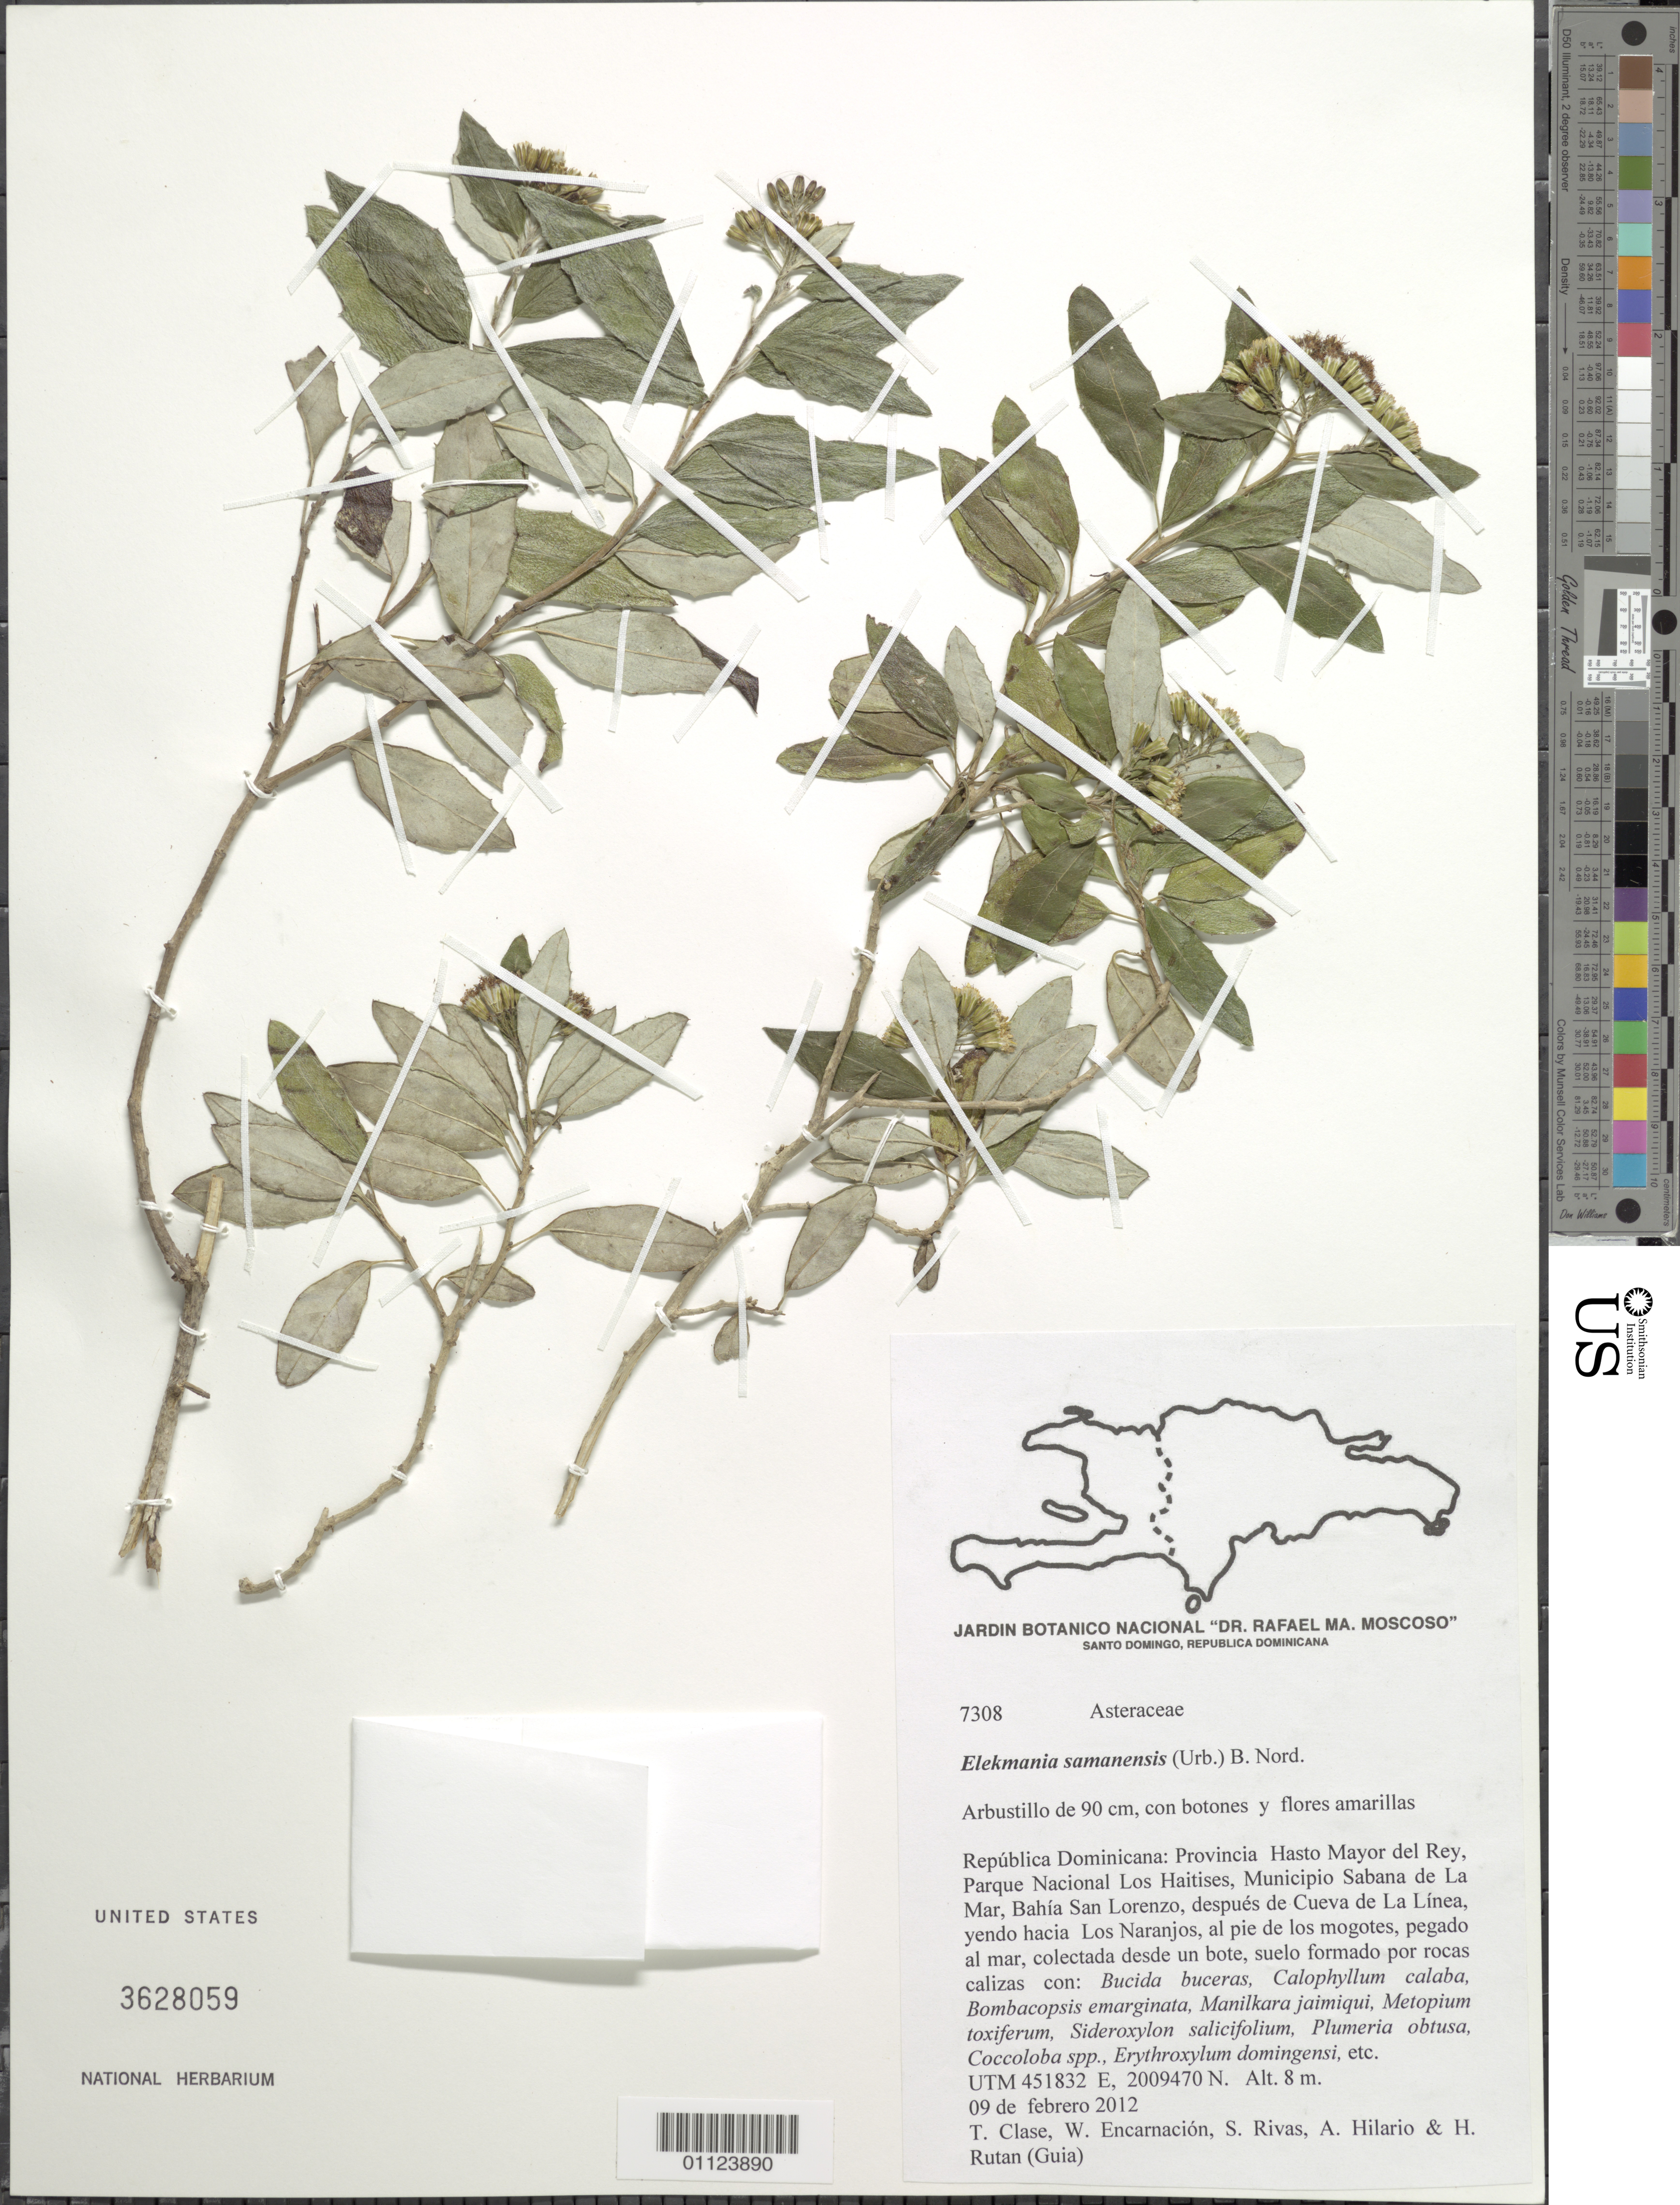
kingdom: Plantae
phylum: Tracheophyta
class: Magnoliopsida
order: Asterales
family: Asteraceae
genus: Senecio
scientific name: Senecio samanensis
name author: Urb.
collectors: T. Clase, W. Encarnación, S. Rivas & A. Hilario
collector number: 7308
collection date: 2012-02-09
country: Dominican Republic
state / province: Hato Mayor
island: Hispaniola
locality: Hasto Mayor del Rey, Parque Nacional Los Haitises, Municipio Sabana de La Mar, Bahía San Lorenzo, después de Cueva de La Línea, yendo hacia Los Naranjos.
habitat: Al pie de los mogotes, pegado al mar, colectada desde un bote, suelo formando por rocas calizas, con: Bucida buceras, Calophyllum calaba, Bombacopsis emarginata, Manilkara jaimiqui, Metopium toxiferum, Sideroxylon salicifolium, Plumeria obtusa, Coccoloba spp., Erythroxylum domingensis, etc.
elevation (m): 8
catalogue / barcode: US 3628059